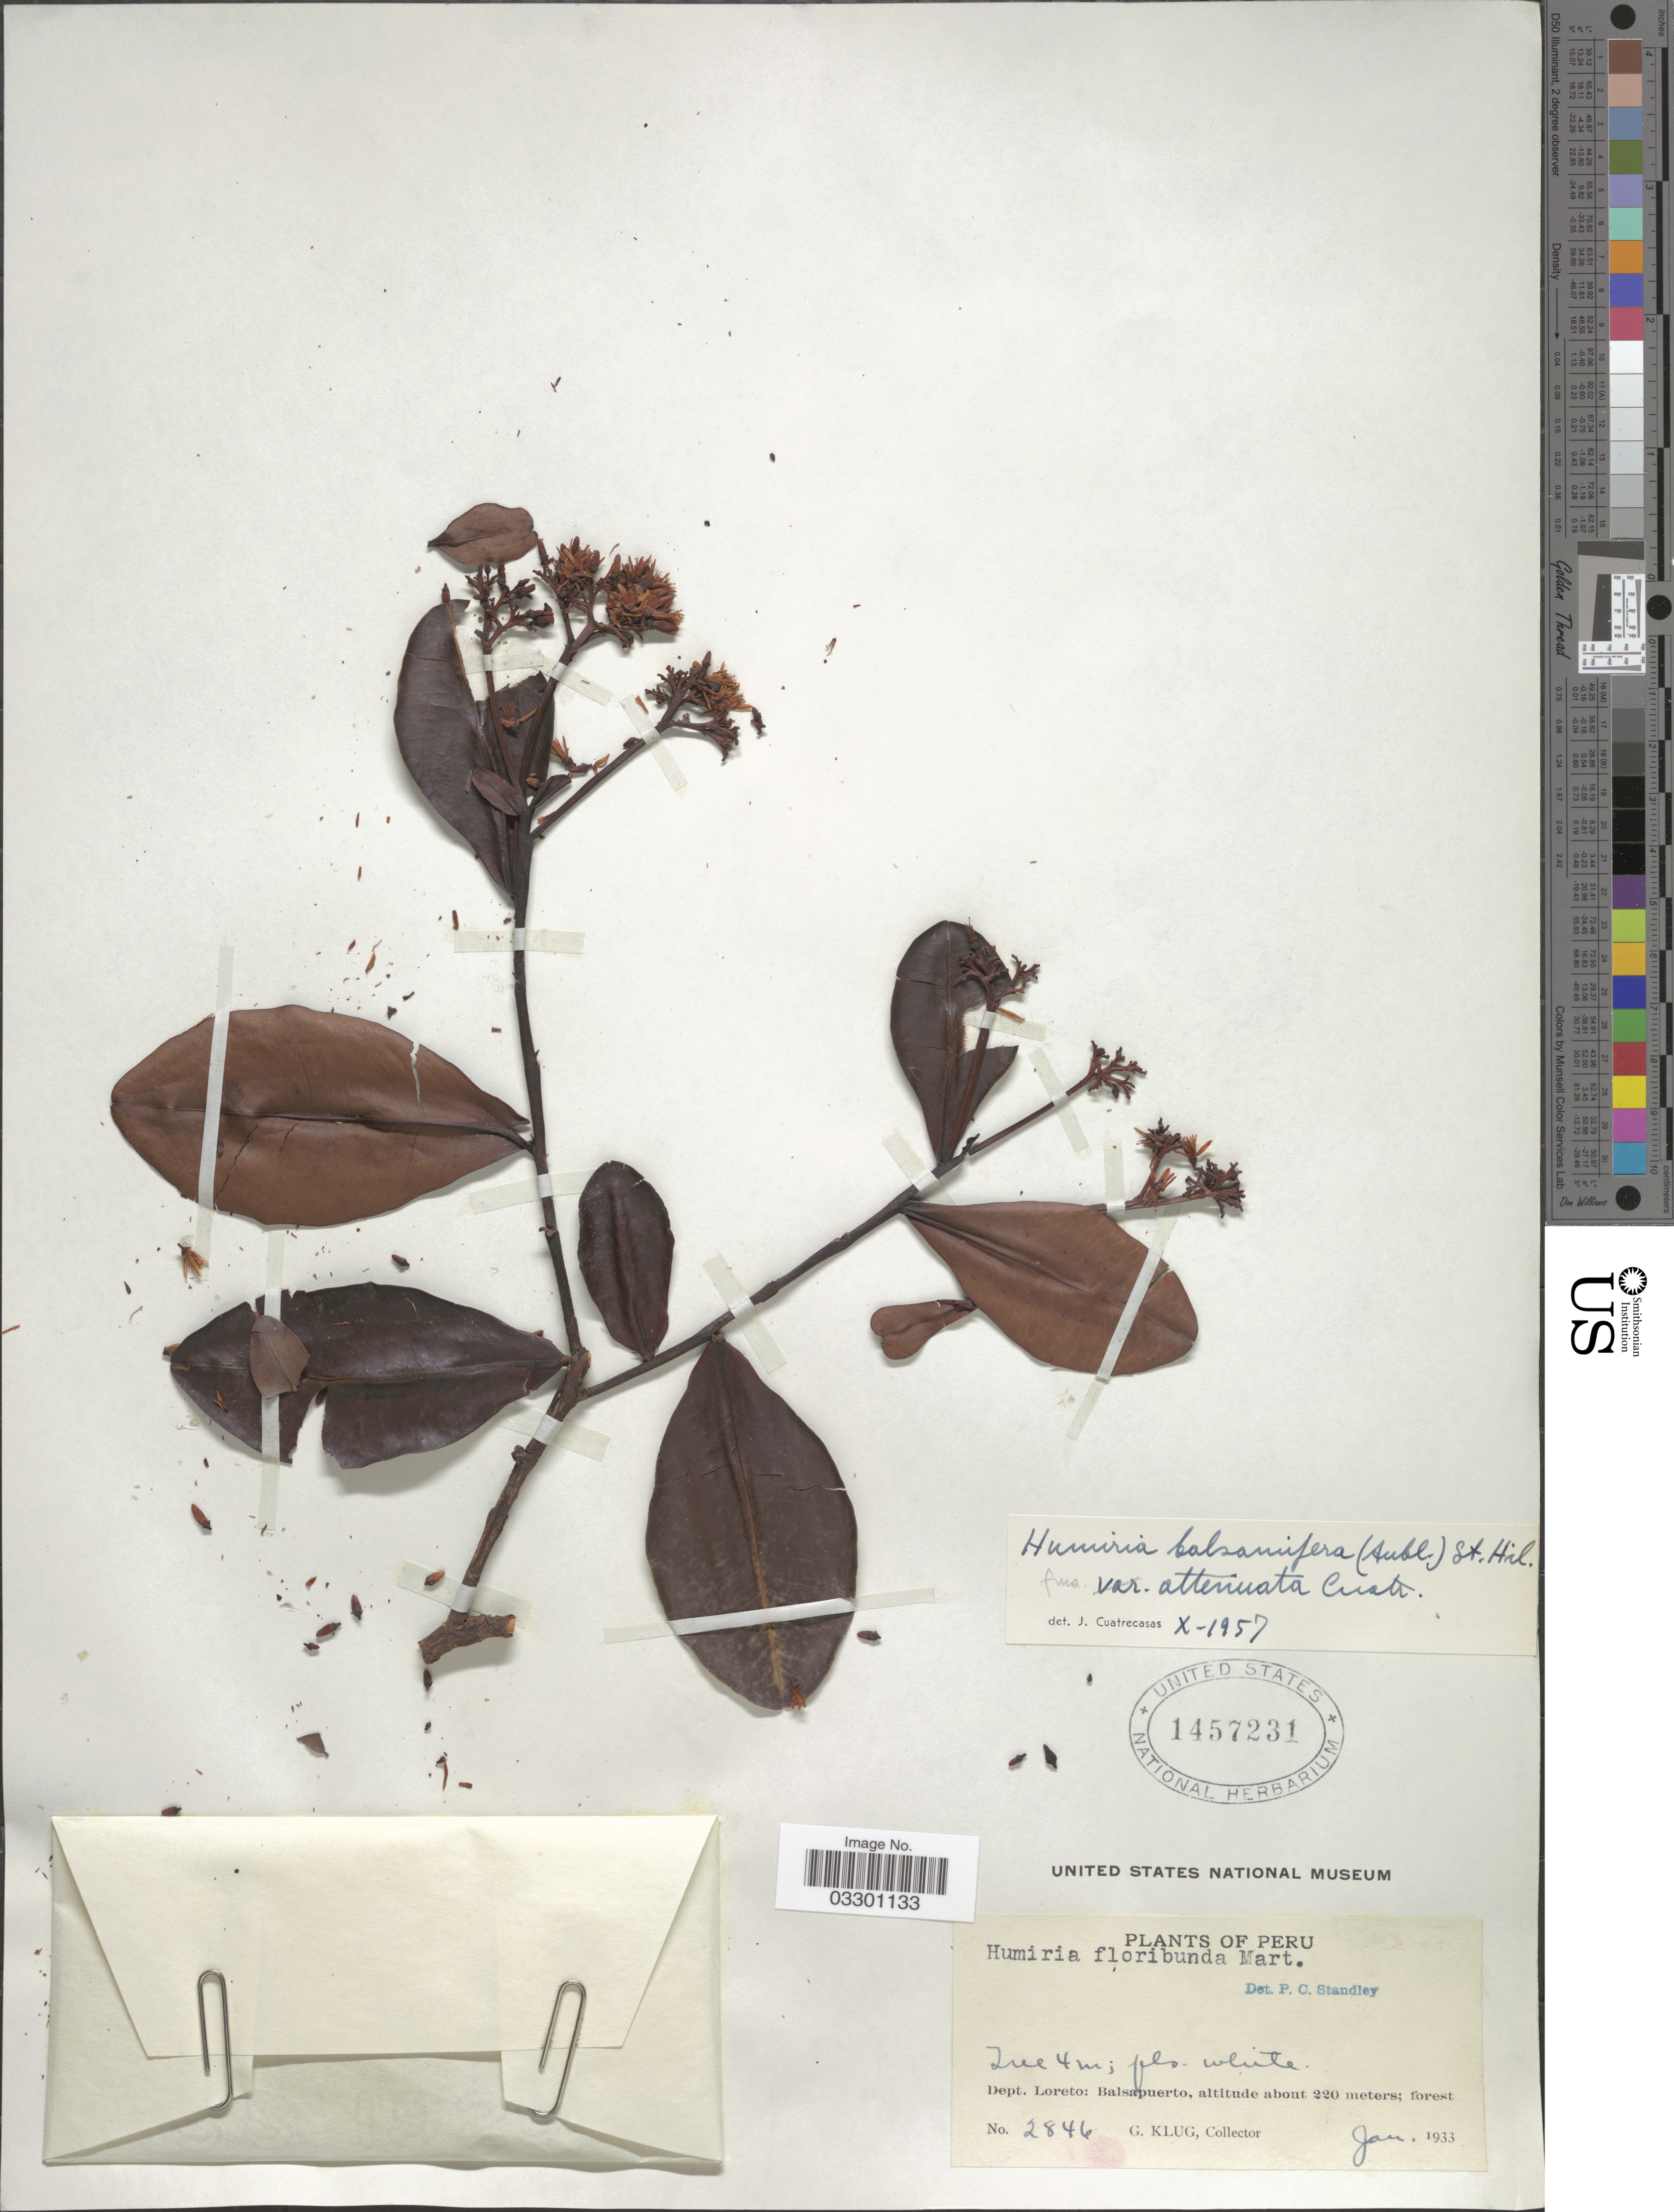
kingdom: Plantae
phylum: Tracheophyta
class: Magnoliopsida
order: Malpighiales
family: Humiriaceae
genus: Humiria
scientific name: Humiria balsamifera f. attenuata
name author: Cuatrec.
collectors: G. Klug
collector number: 2846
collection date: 1933-01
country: Peru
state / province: Loreto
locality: Dept. Loreto: Balsapuerto.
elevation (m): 220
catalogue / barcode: US 1457231